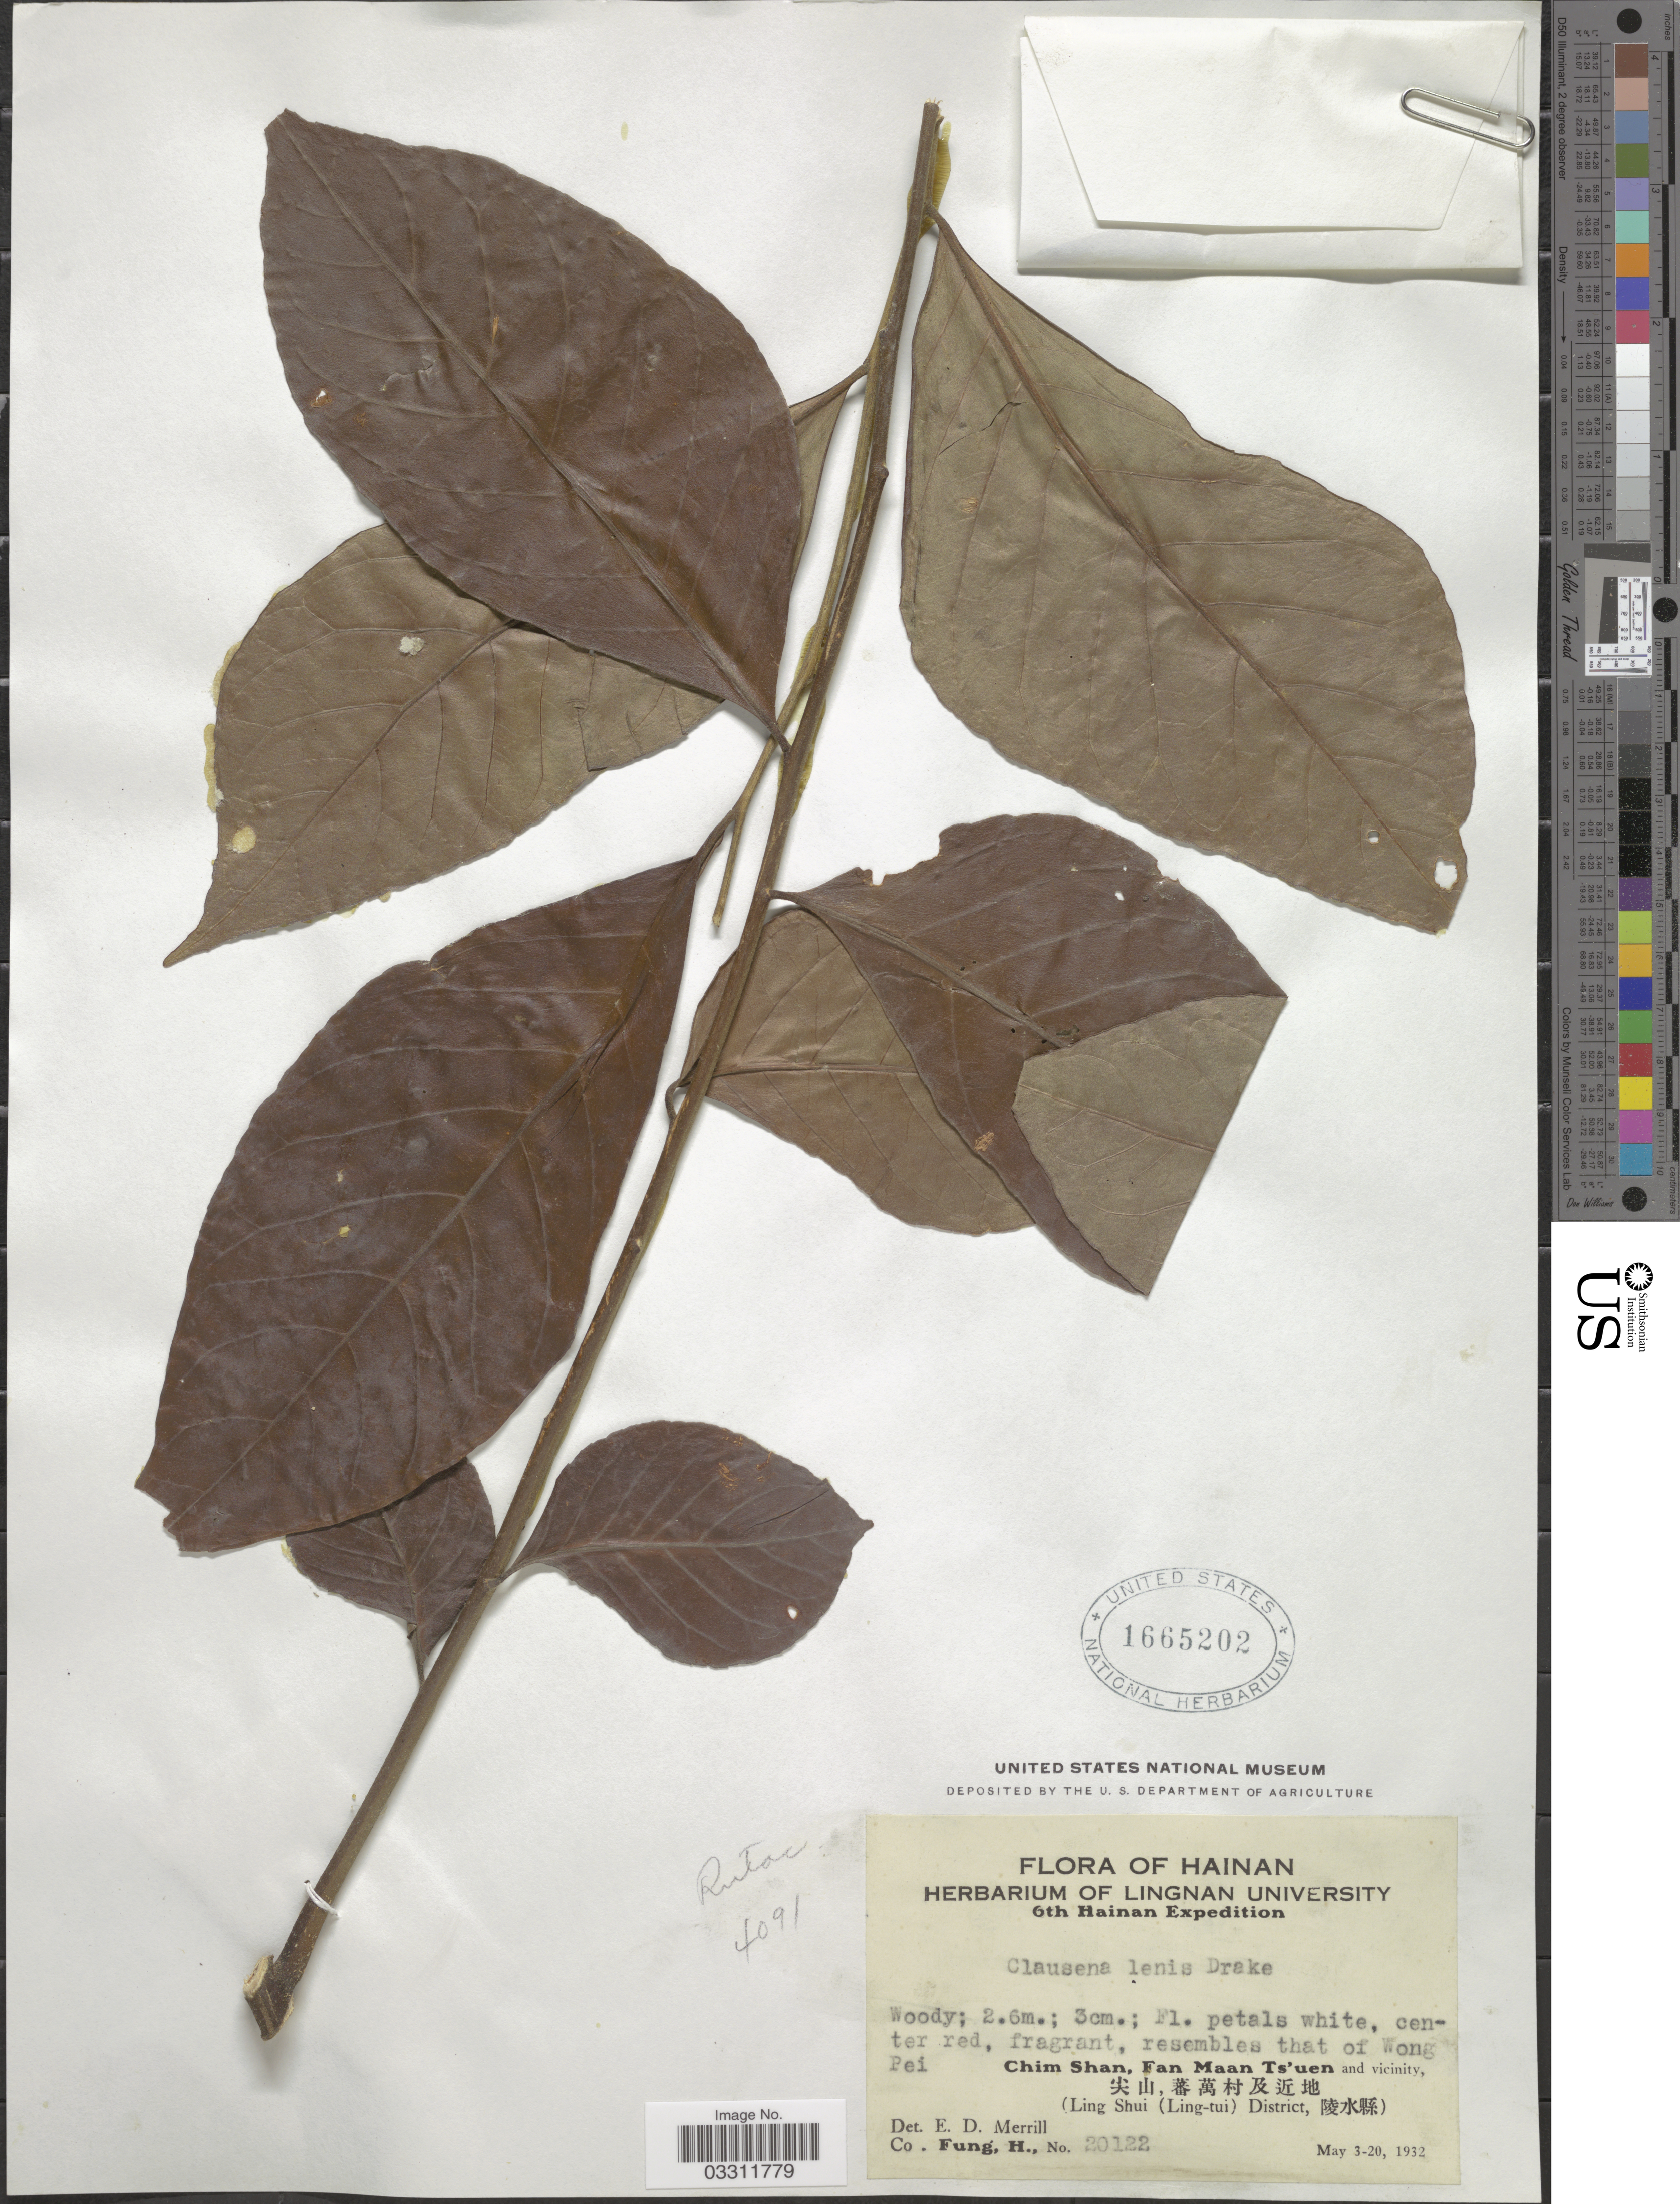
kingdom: Plantae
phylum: Tracheophyta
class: Magnoliopsida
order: Sapindales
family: Rutaceae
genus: Clausena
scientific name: Clausena lenis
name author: Drake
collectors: H. Fung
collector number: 20122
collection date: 1932-05-03/1932-05-20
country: China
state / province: Hainan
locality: Chim Shan, Fan Maan Ts'uen and vicinity, X. (Ling Shui (Ling-tui) District, X).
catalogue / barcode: US 1665202